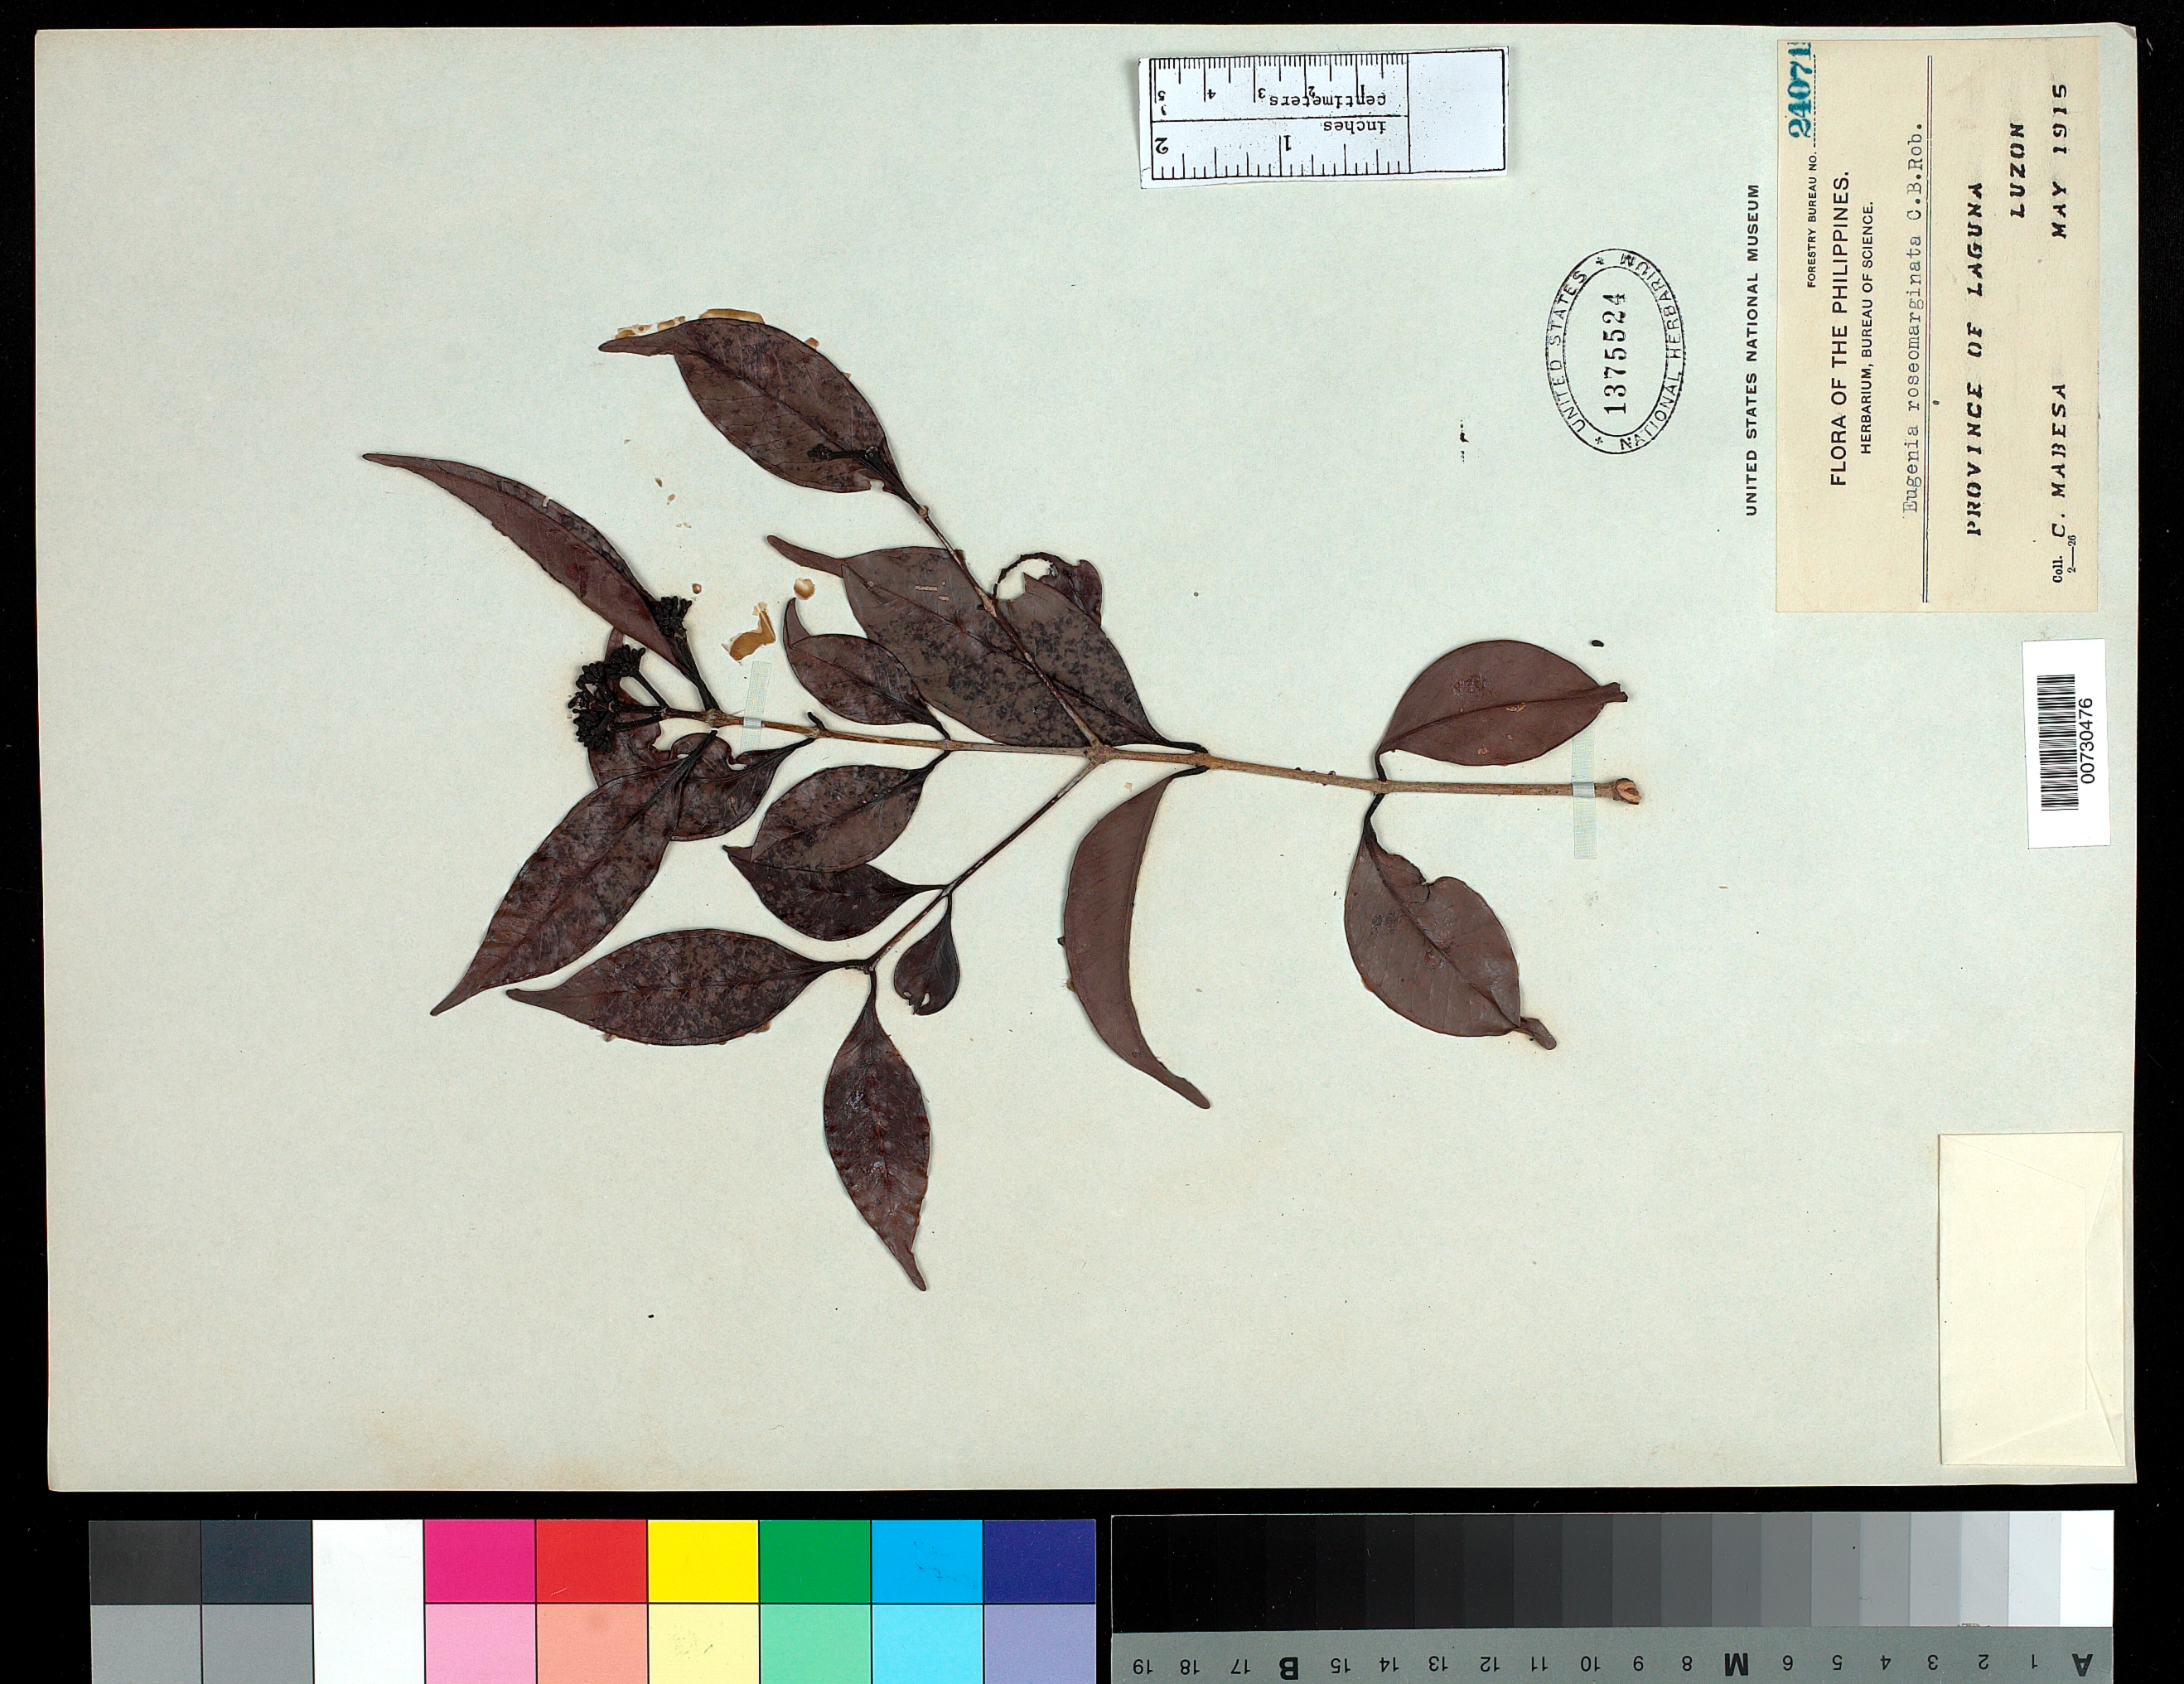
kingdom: Plantae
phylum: Tracheophyta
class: Magnoliopsida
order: Myrtales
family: Myrtaceae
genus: Syzygium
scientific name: Syzygium roseomarginatum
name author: (C.B. Rob.) Merr. & L.M. Perry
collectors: C. Mabesa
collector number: For. Bur. 24071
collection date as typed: May 1915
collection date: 1915-05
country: Philippines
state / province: Calabarzon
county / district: Laguna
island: Luzon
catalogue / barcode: US 1375524